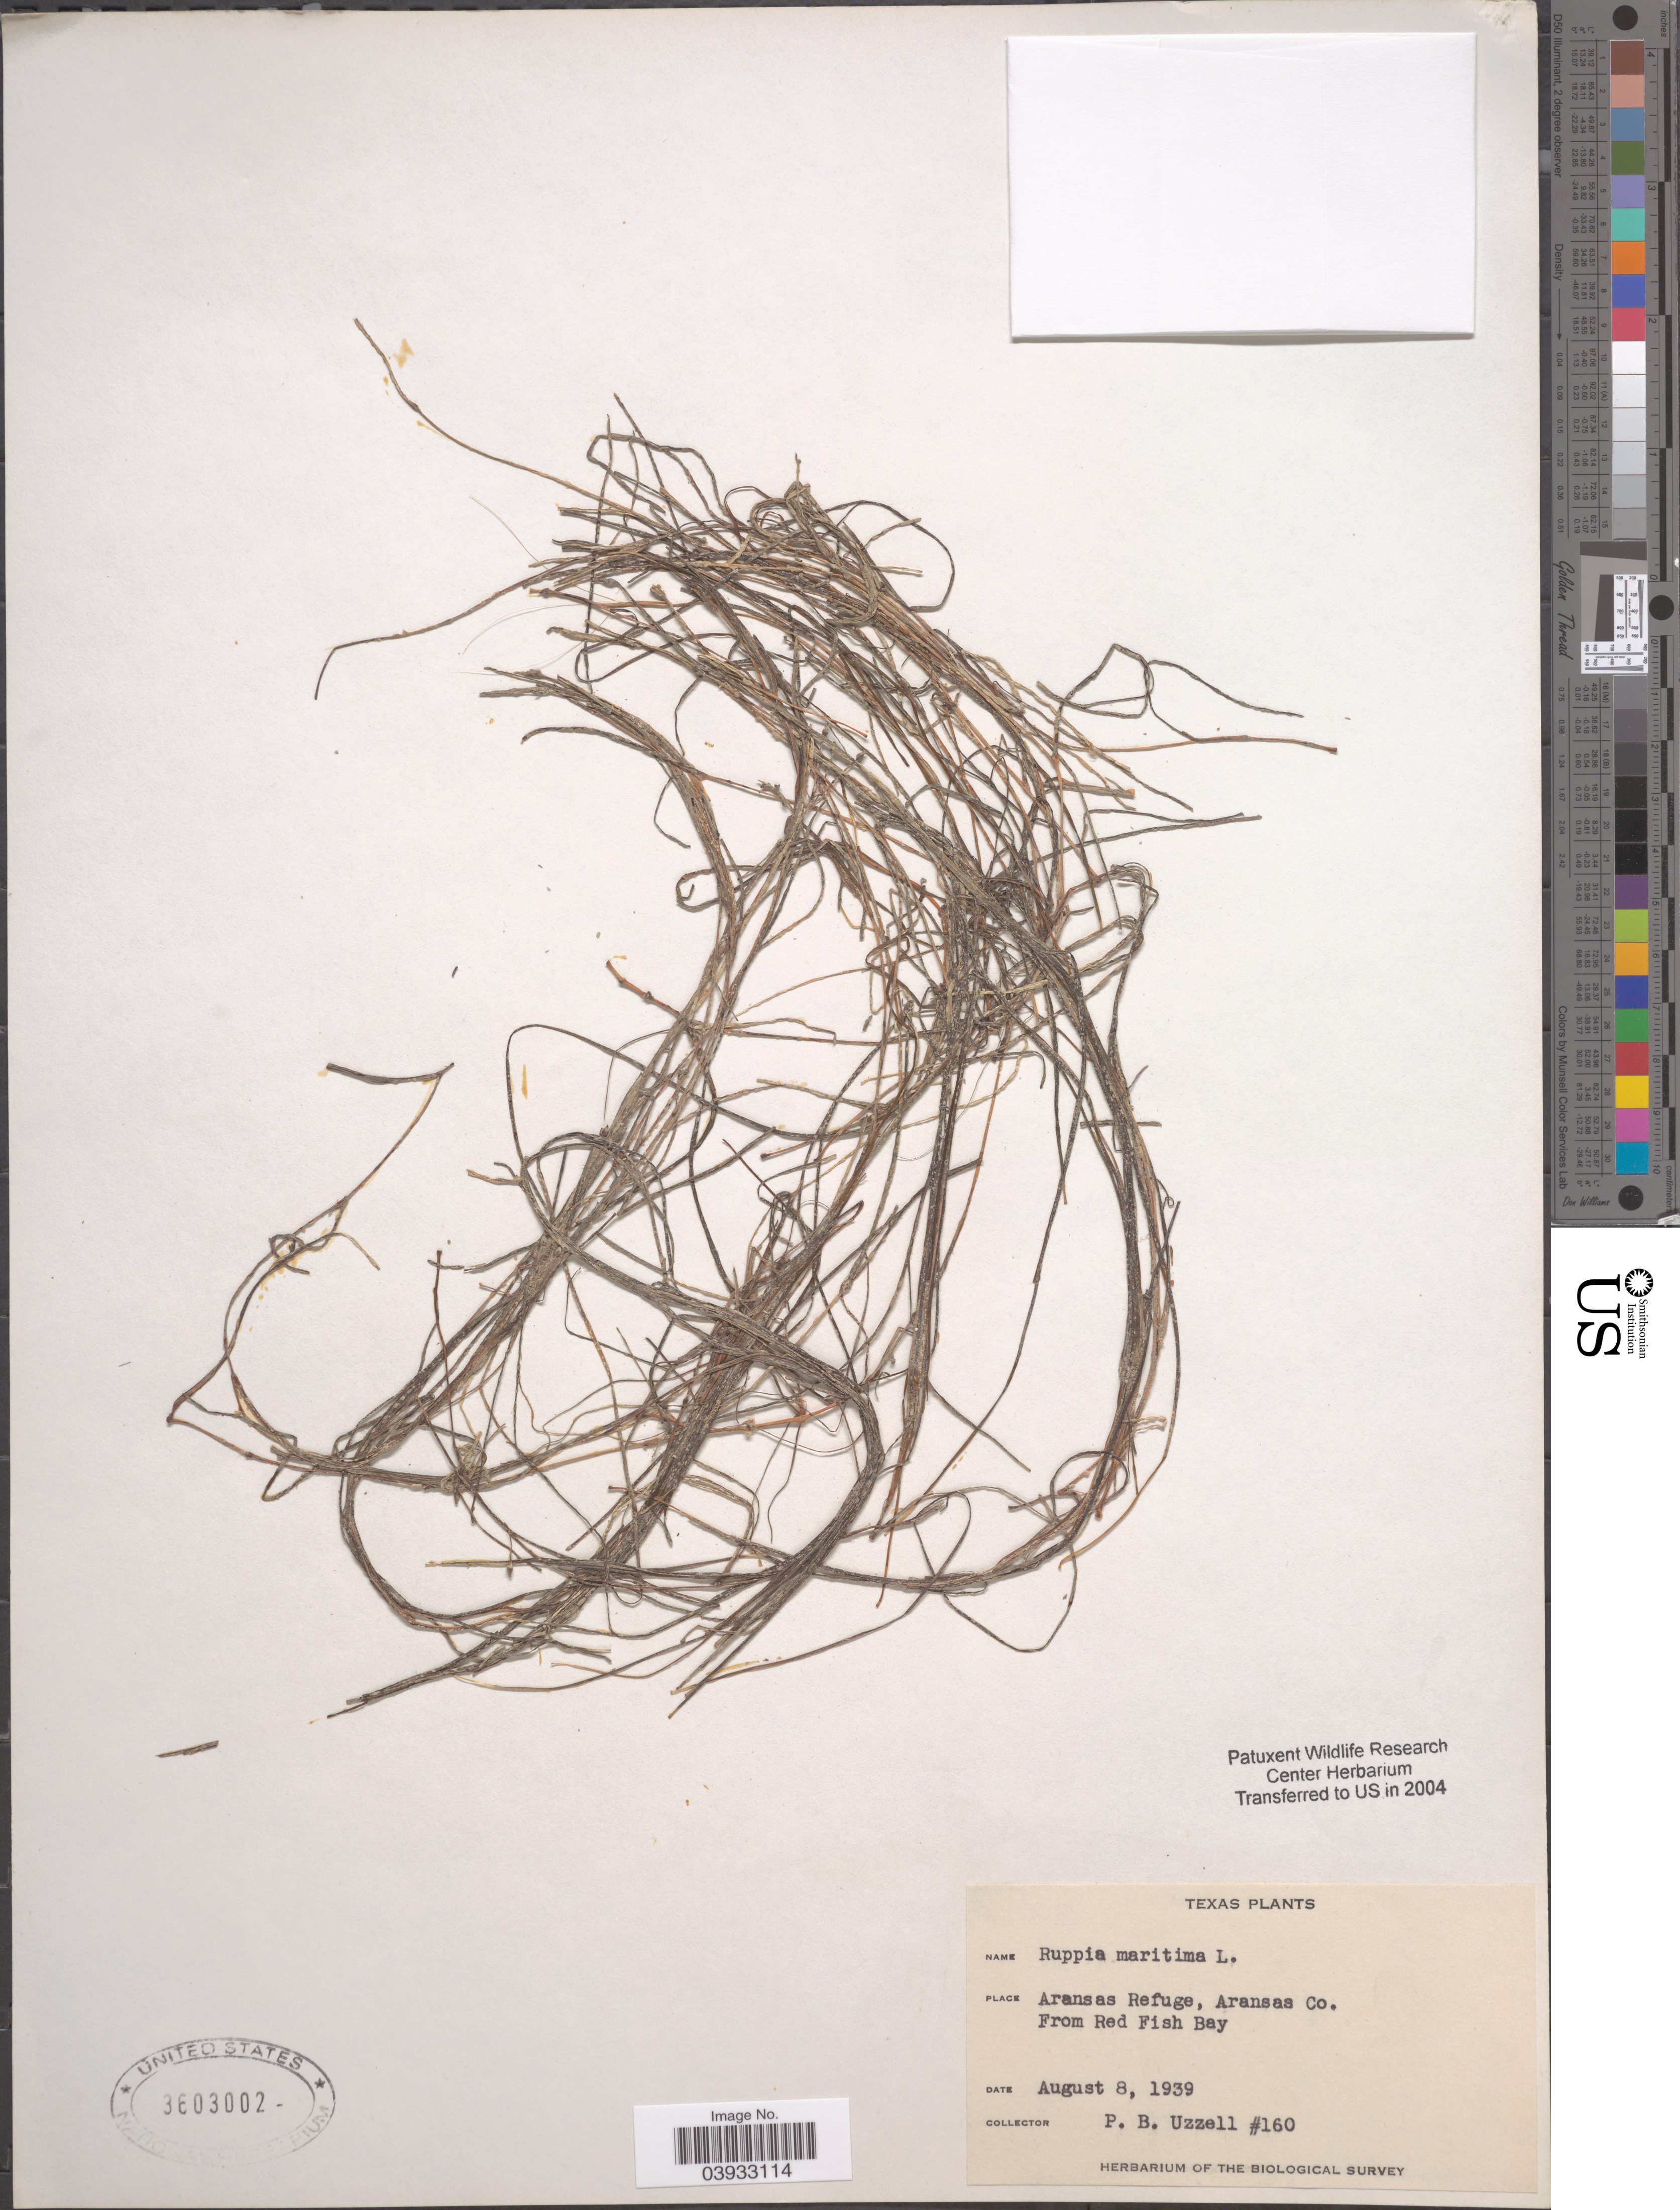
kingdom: Plantae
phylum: Tracheophyta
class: Liliopsida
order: Alismatales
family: Ruppiaceae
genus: Ruppia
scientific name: Ruppia maritima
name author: L.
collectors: P. Uzzell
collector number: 160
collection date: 1939-08-08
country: United States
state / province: Texas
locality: Aransas Refuge, Aransas Co. From Red Fish Bay.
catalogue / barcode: US 3603002